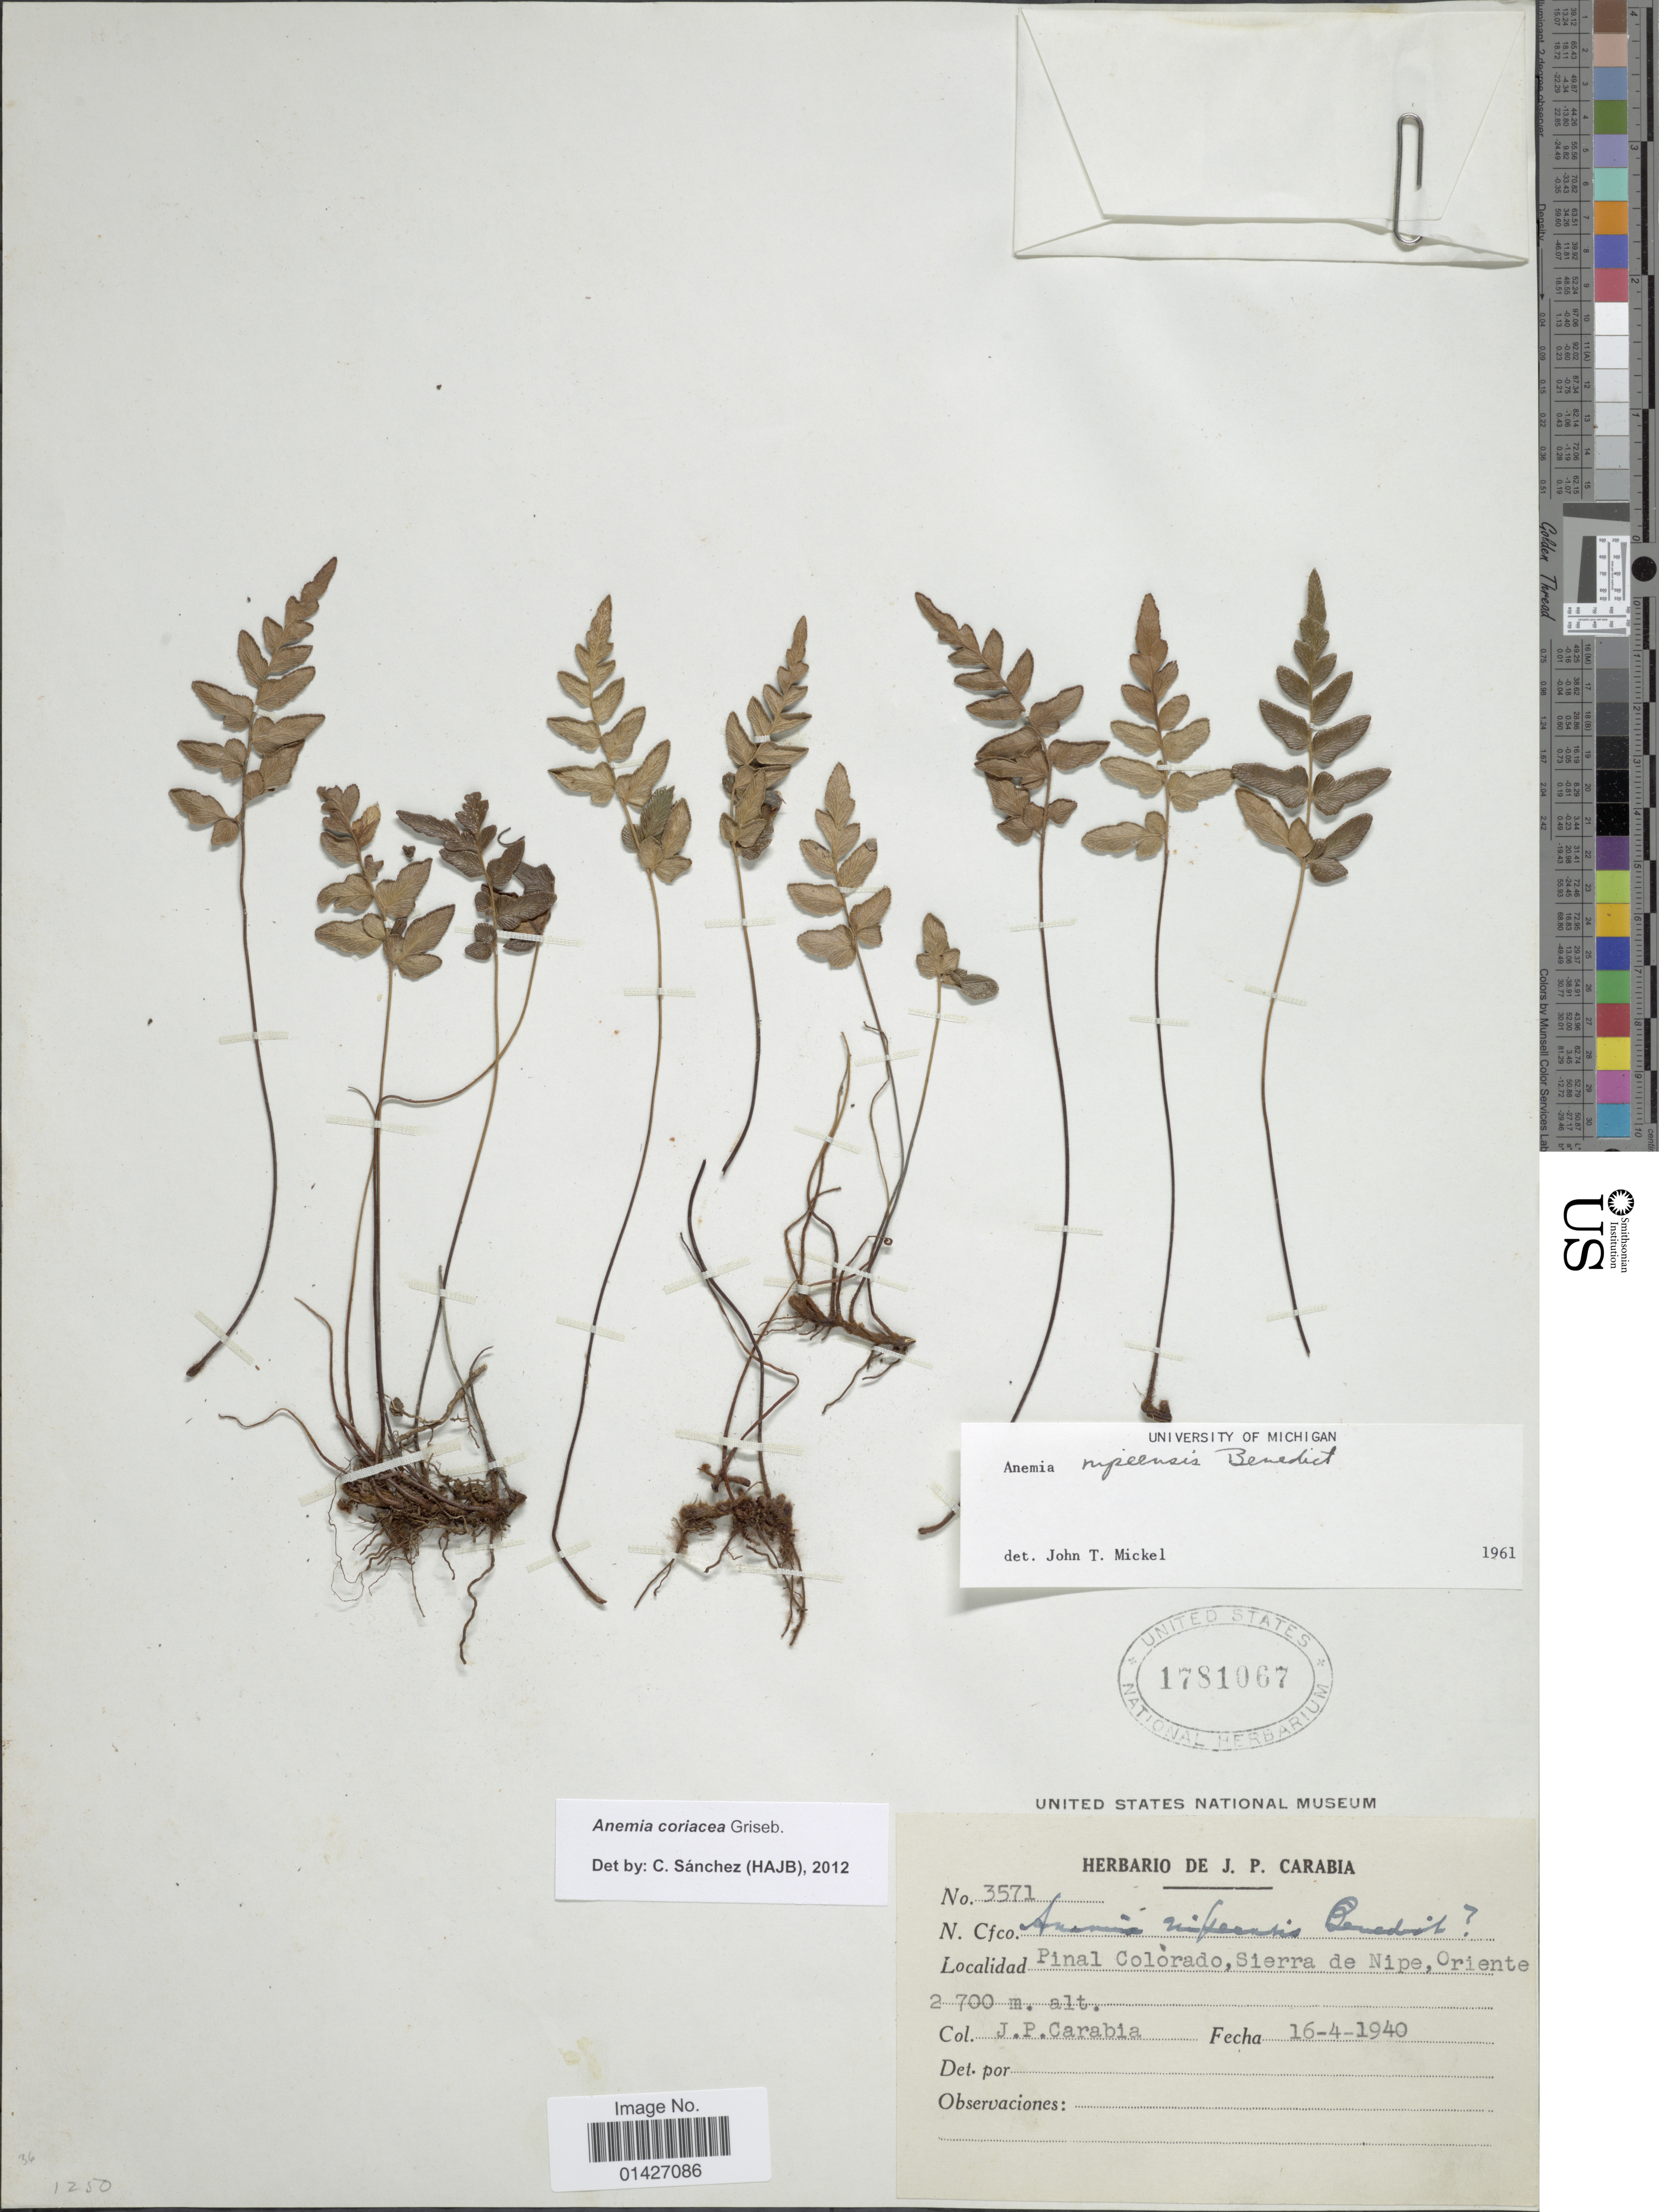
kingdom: Plantae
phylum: Tracheophyta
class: Polypodiopsida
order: Schizaeales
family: Anemiaceae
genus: Anemia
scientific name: Anemia coriacea f. coriacea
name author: Griseb.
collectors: J. Carabia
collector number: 3571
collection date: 1940-04-16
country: Cuba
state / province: Oriente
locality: Pinal Colorado, Sierra de Nipe, Oriente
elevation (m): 2700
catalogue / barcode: US 1781067